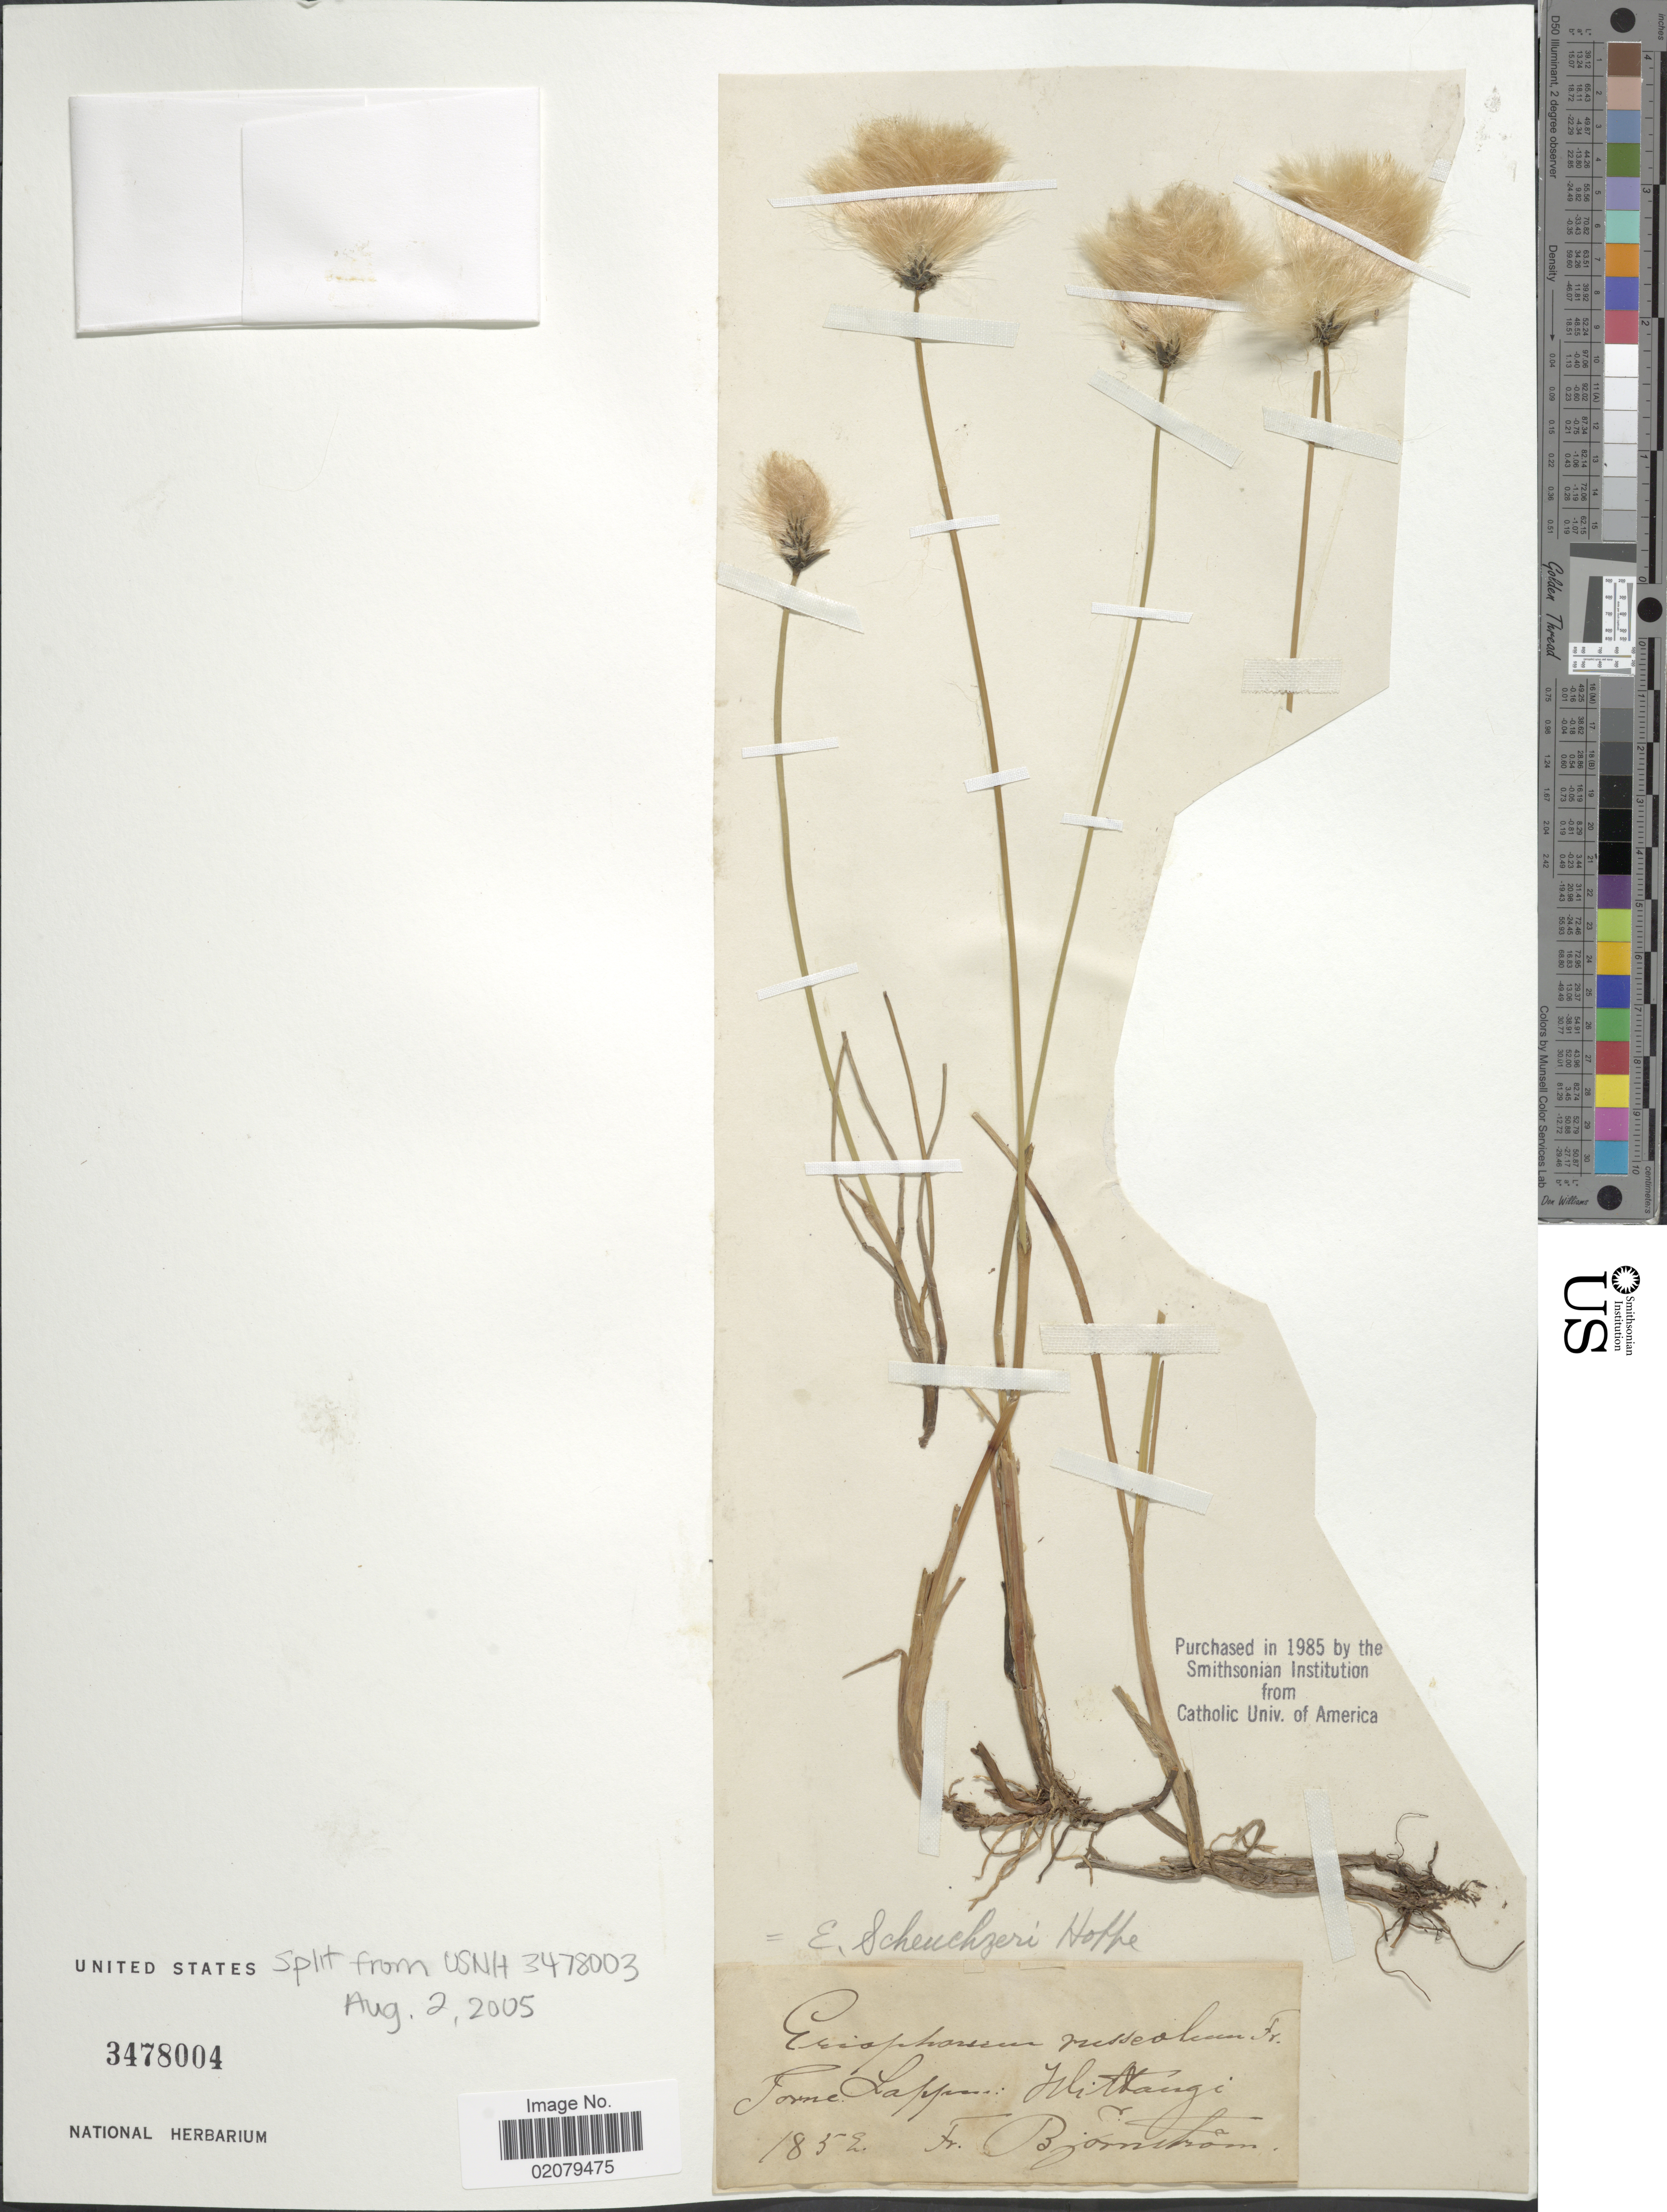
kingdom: Plantae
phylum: Tracheophyta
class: Liliopsida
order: Poales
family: Cyperaceae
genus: Eriophorum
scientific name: Eriophorum scheuchzeri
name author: Hoppe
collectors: F. Björnström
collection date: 1852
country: Sweden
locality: Torne Lappmark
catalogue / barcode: US 3478004